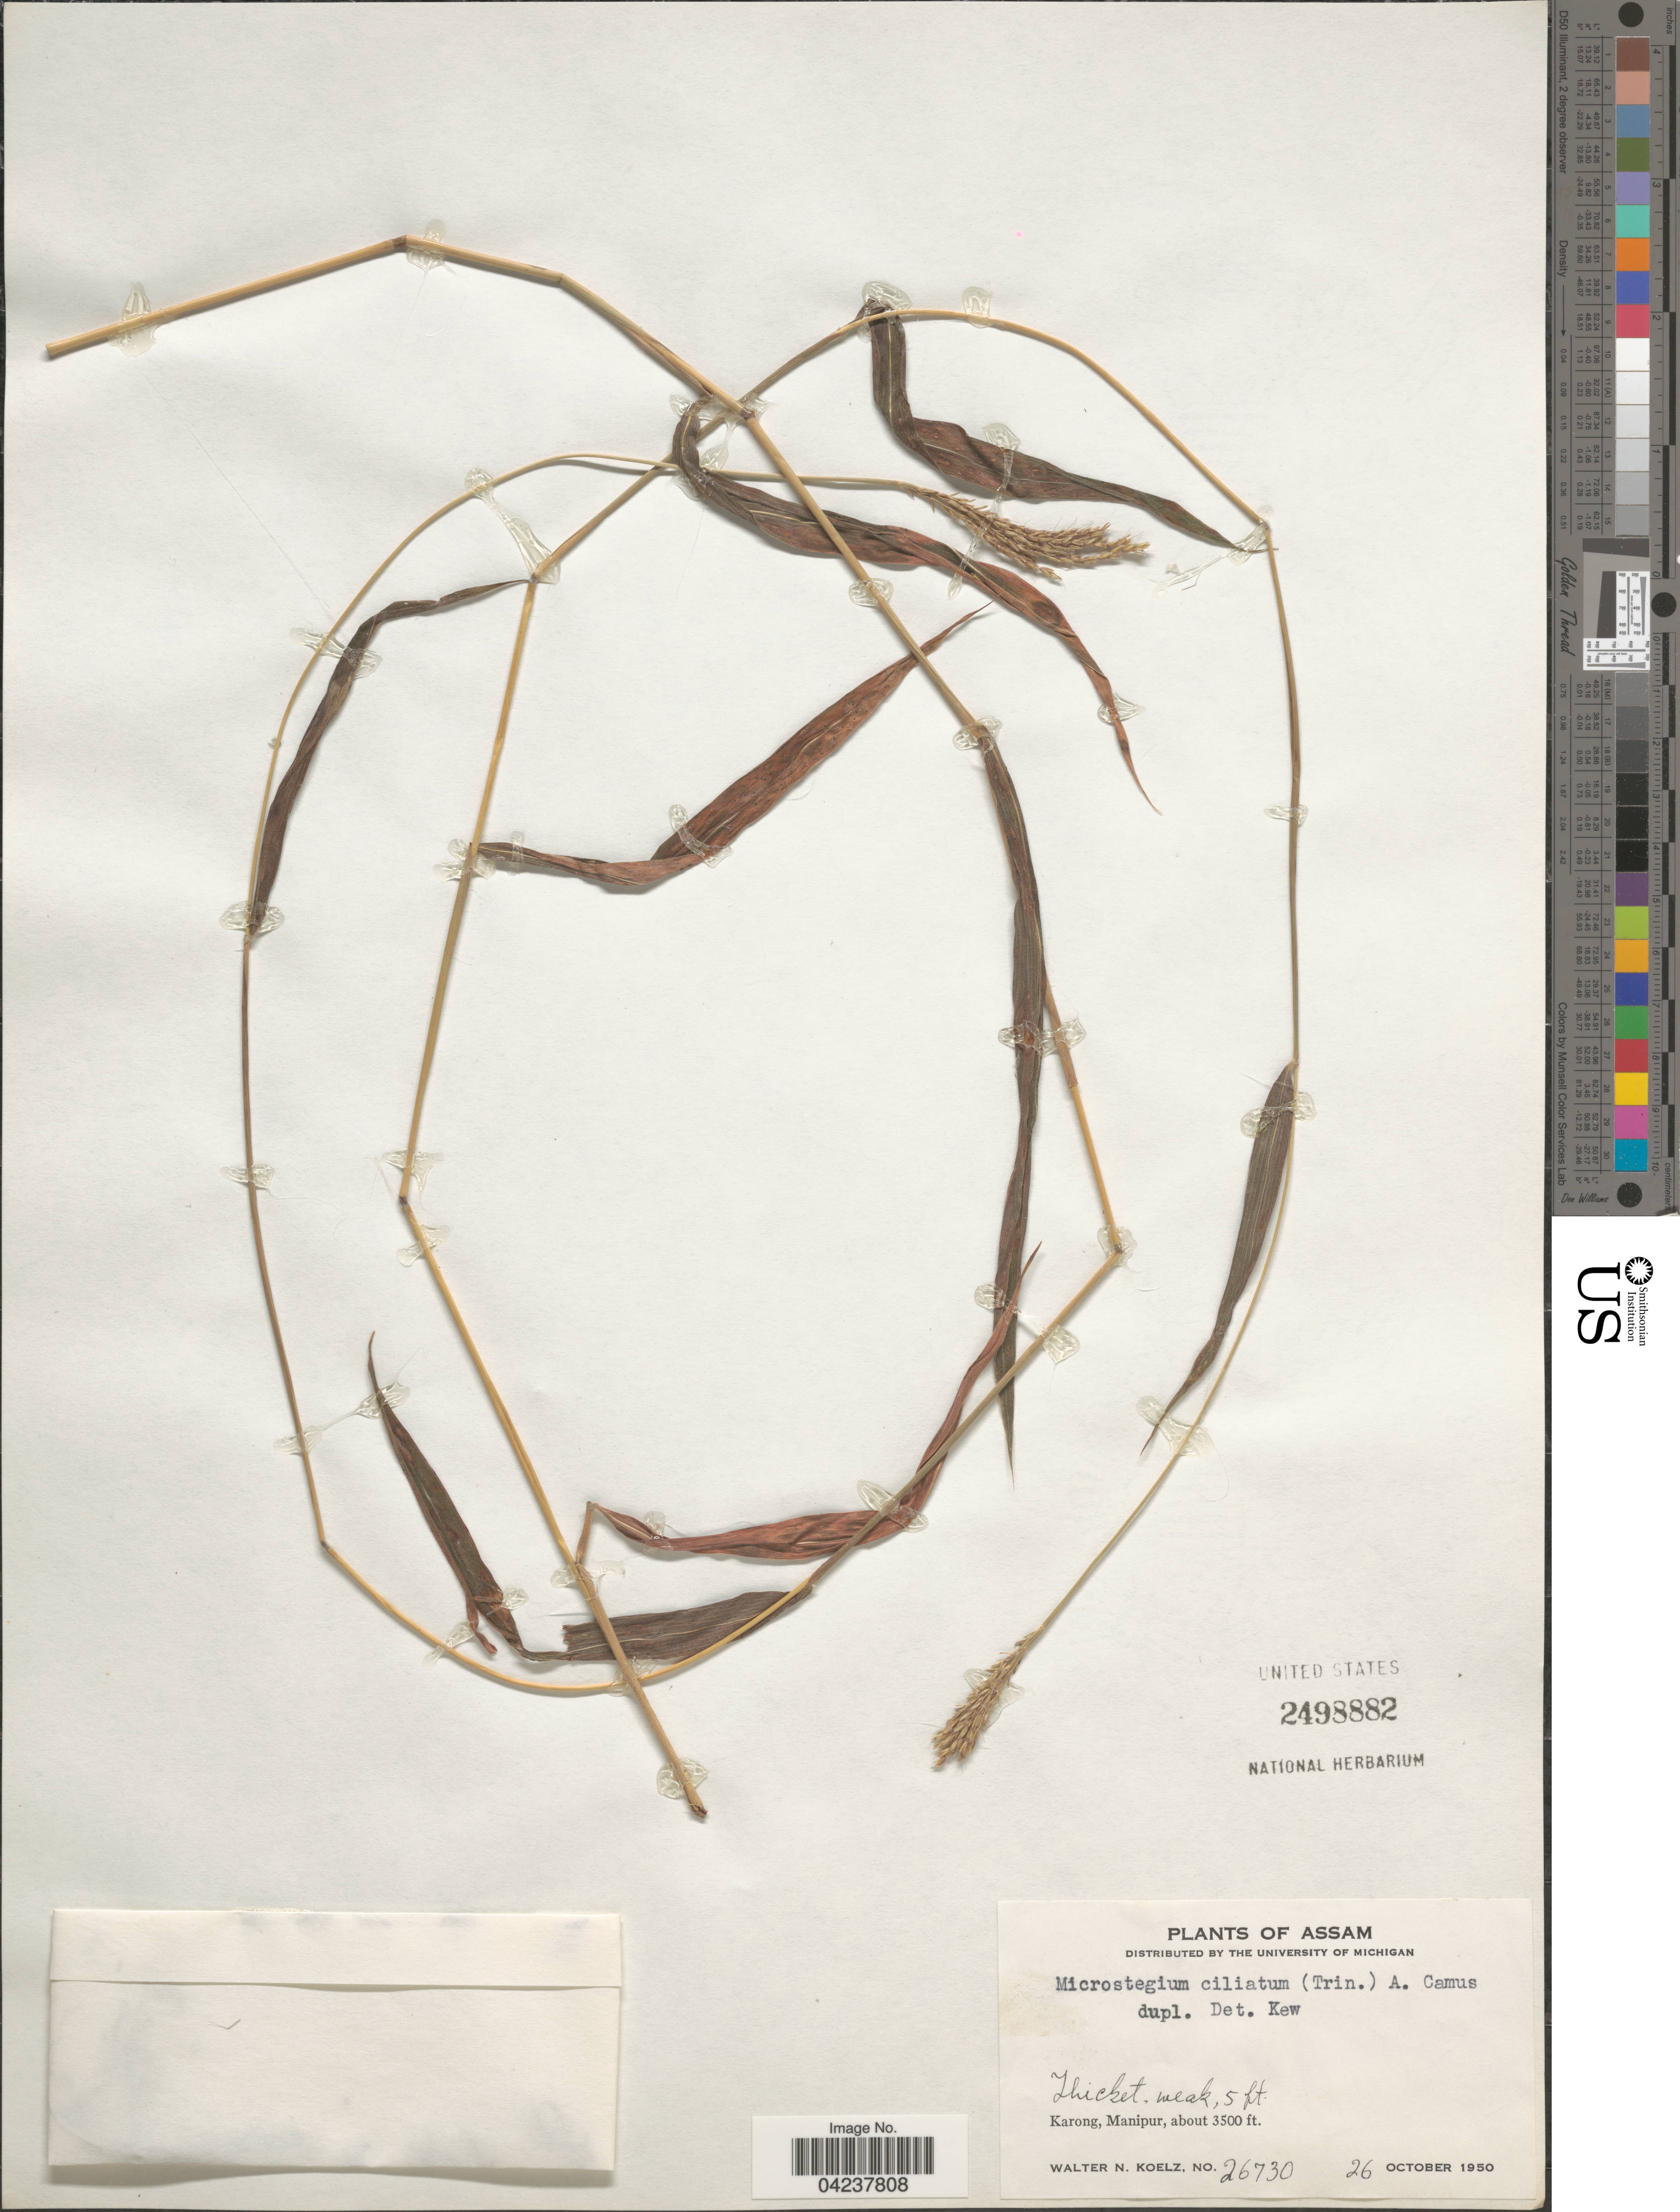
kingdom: Plantae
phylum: Tracheophyta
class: Liliopsida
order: Poales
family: Poaceae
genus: Microstegium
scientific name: Microstegium ciliatum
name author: (Trin.) A. Camus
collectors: W. N. Koelz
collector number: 26730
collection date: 1950-10-26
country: India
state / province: Manipur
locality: Karong, Manipur.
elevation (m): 1067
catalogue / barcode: US 2498882